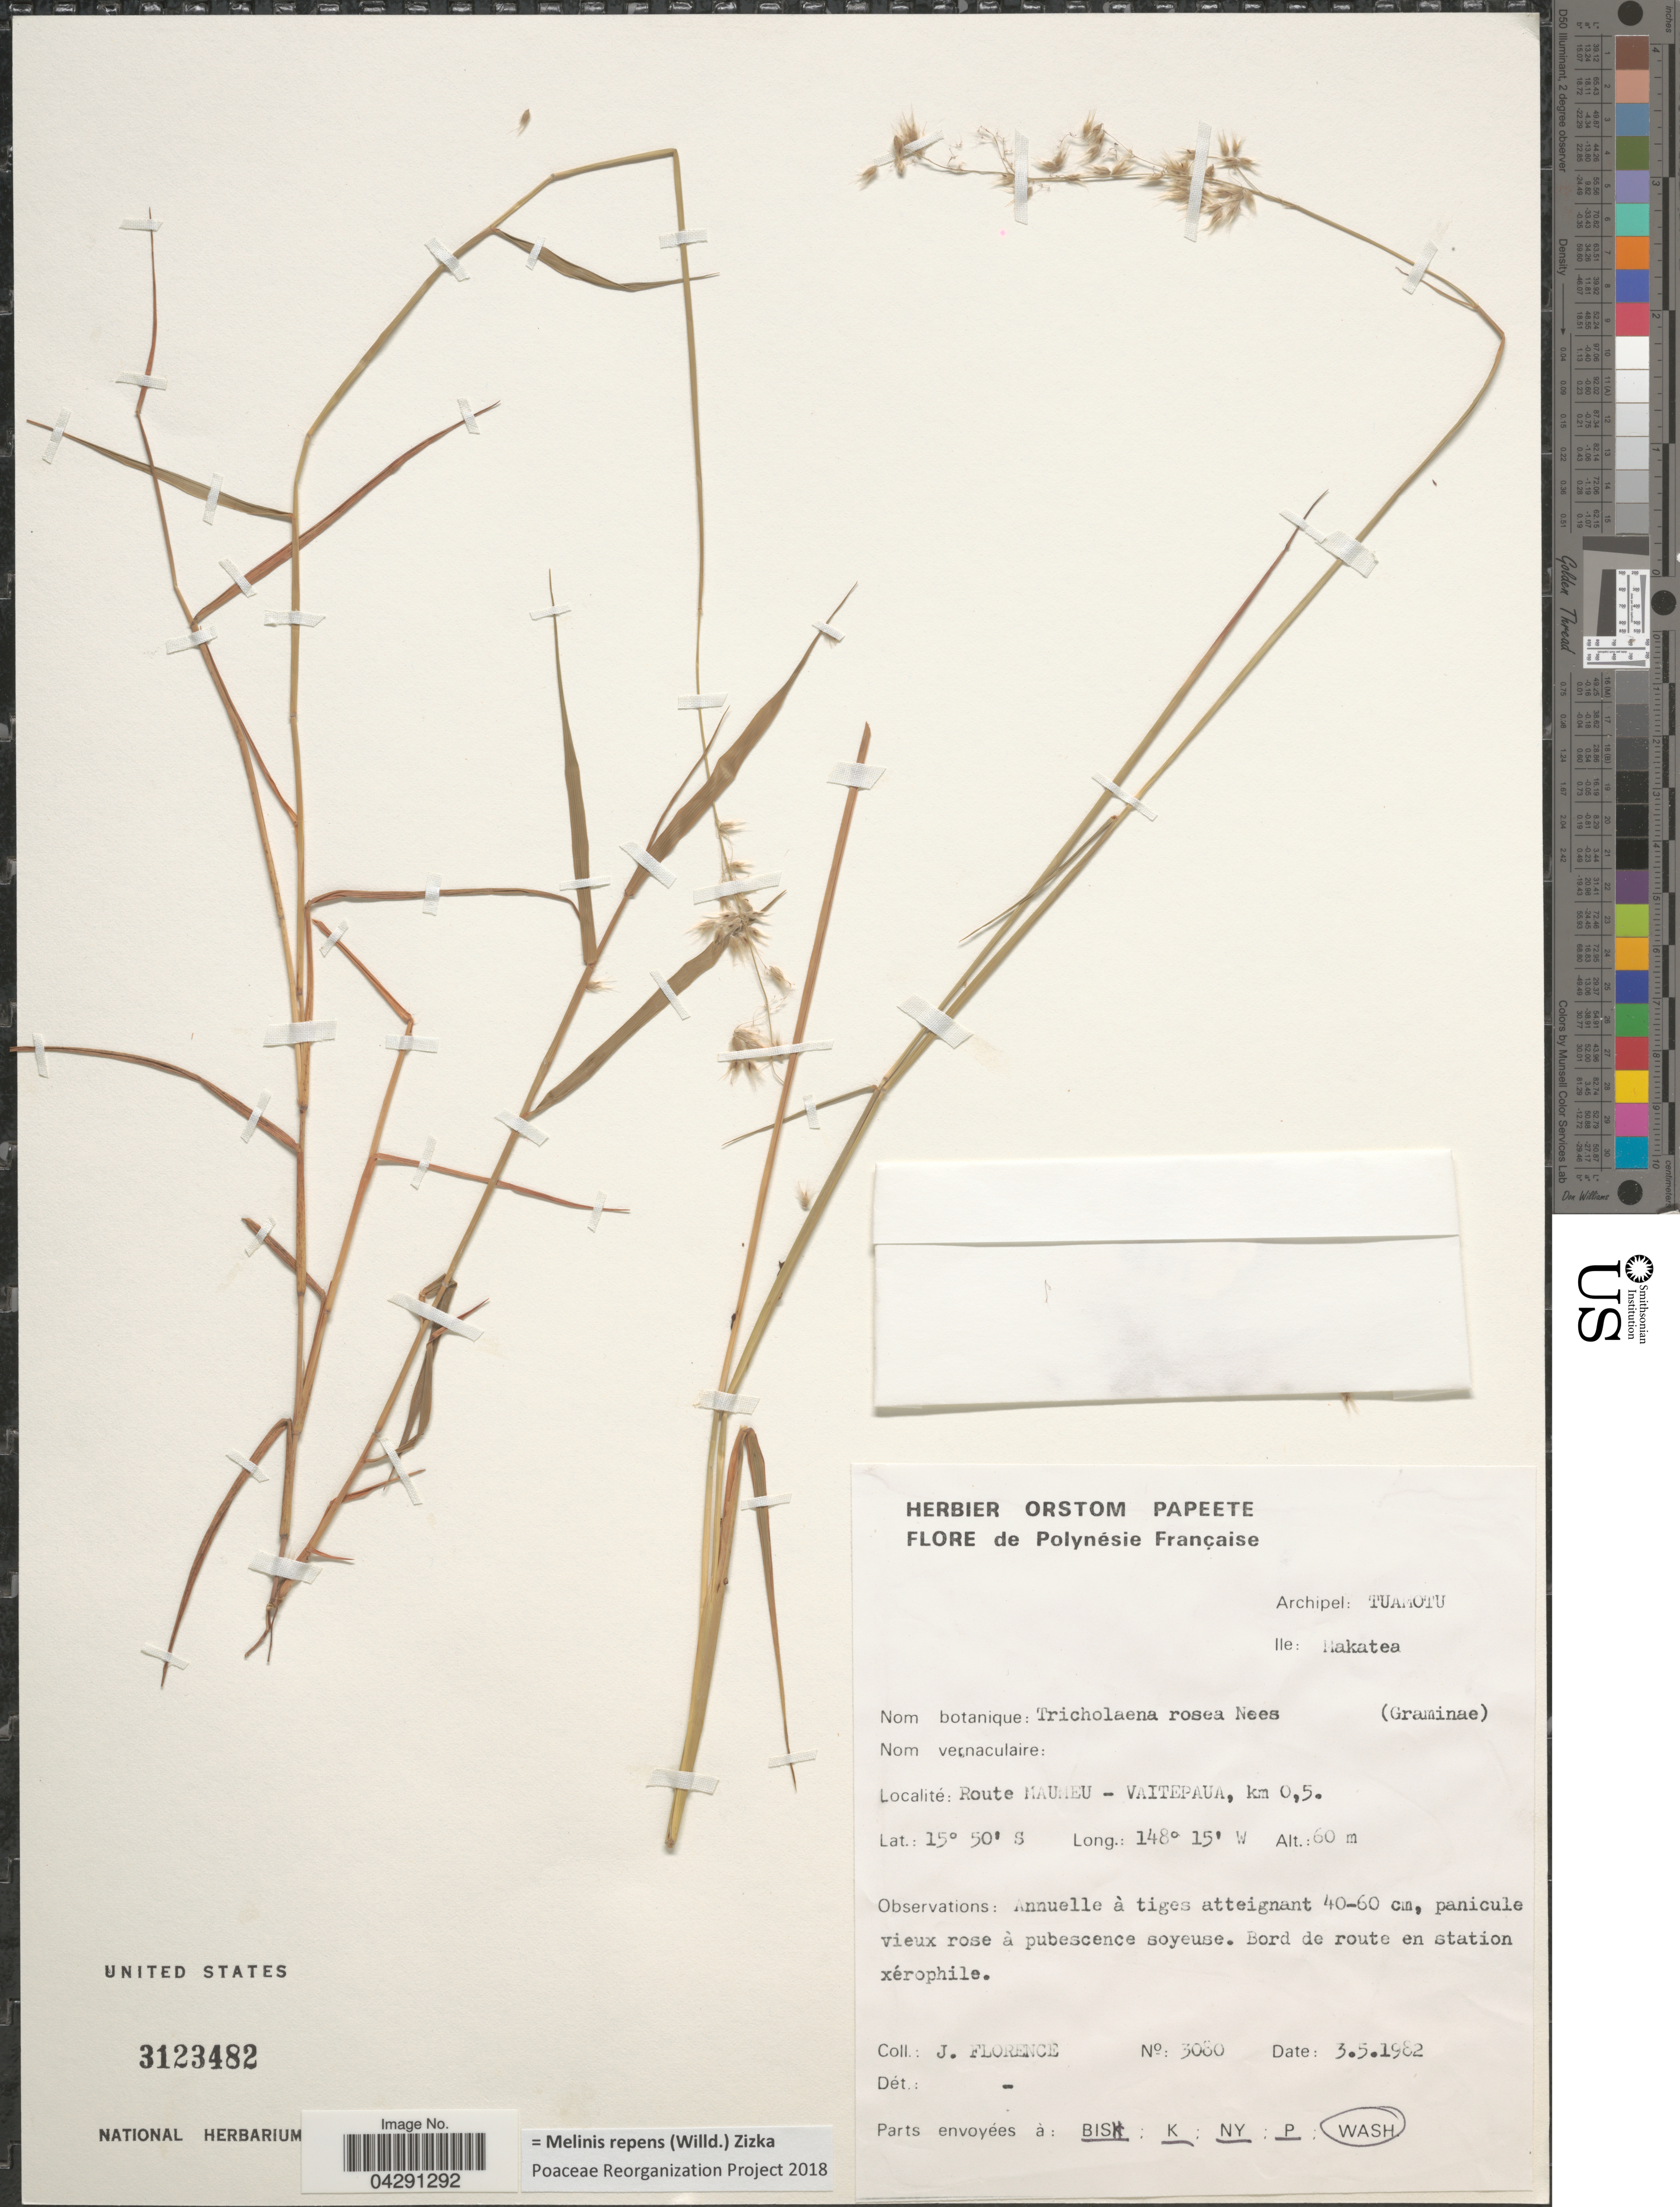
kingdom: Plantae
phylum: Tracheophyta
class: Liliopsida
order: Poales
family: Poaceae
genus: Melinis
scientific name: Melinis repens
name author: (Willd.) Zizka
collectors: J. Florence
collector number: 3080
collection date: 1982-05-03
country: French Polynesia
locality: Polynésie Française. Archipel: Tuamotu. Ile: Makatea. Route Maumeu [interpreted]-Vaitepaua, km 0,5.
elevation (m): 60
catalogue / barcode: US 3123482